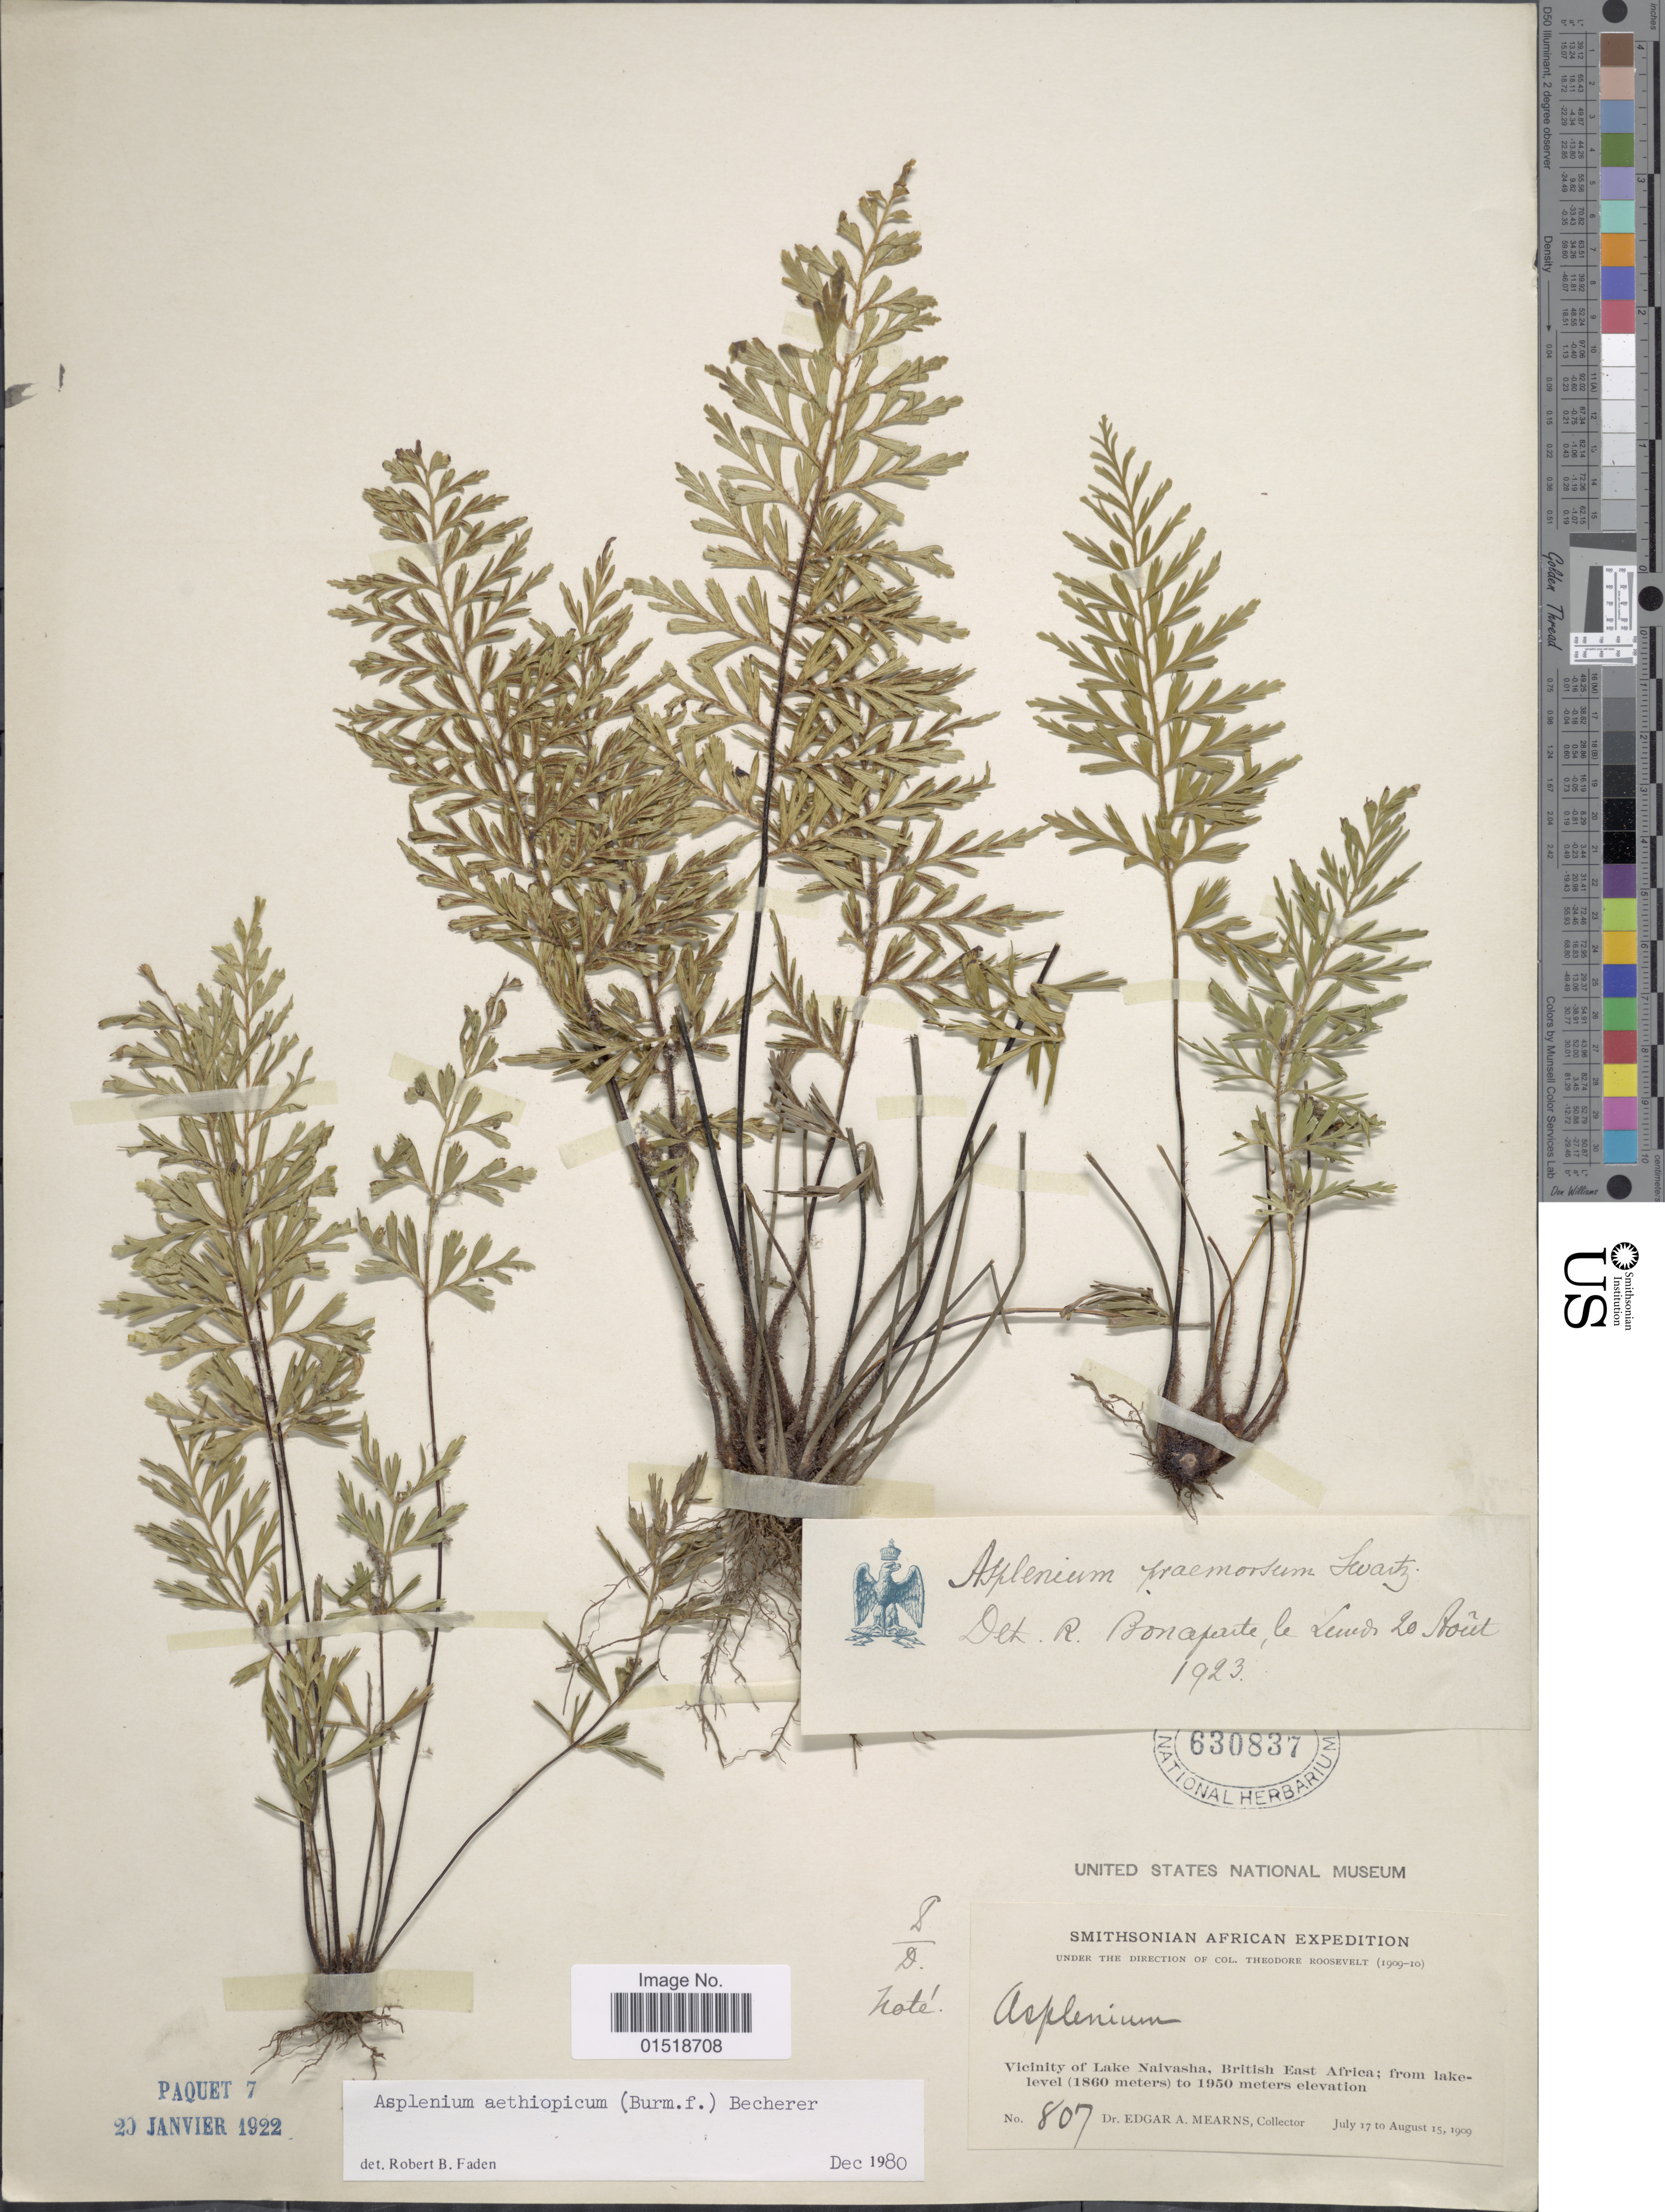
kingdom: Plantae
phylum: Tracheophyta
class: Polypodiopsida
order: Polypodiales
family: Aspleniaceae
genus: Asplenium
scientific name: Asplenium aethiopicum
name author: (Burm. f.) Bech.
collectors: E. A. Mearns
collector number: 807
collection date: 1909-07-17/1909-08-15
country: Kenya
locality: Vicinity of Lake Naivasha, British East Africa.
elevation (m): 1860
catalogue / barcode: US 630837